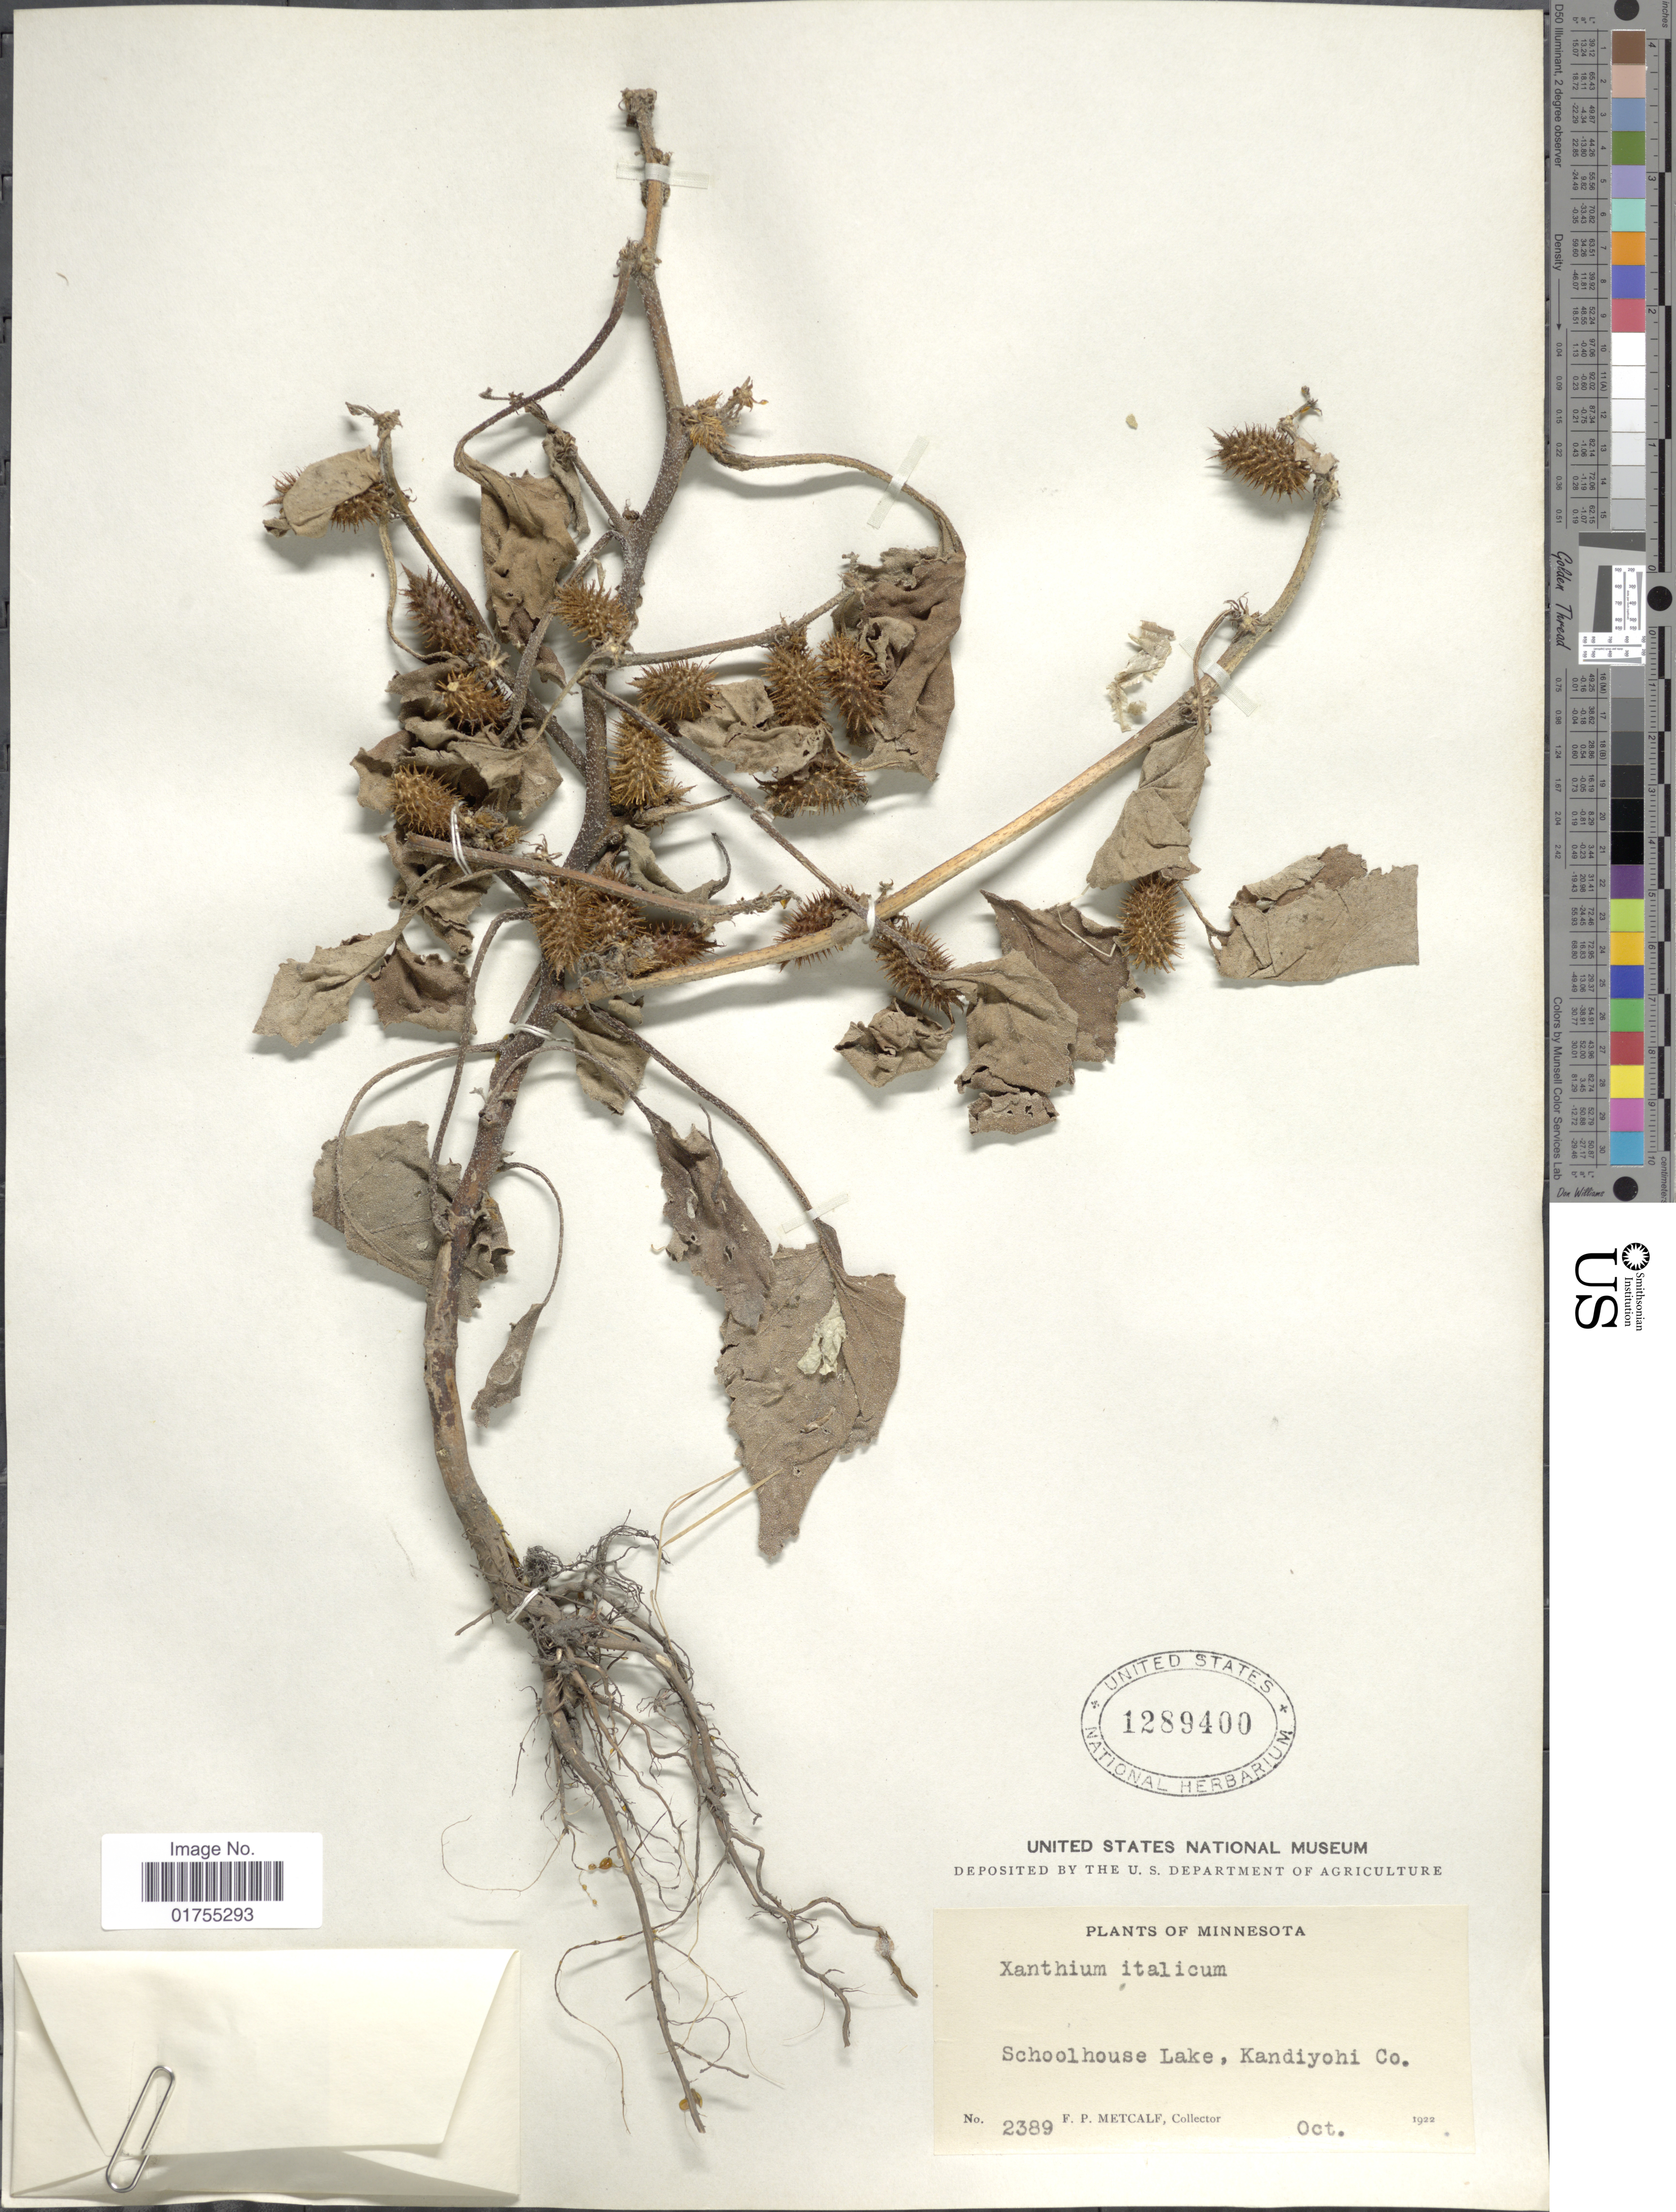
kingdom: Plantae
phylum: Tracheophyta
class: Magnoliopsida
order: Asterales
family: Asteraceae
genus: Xanthium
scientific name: Xanthium strumarium var. canadense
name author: (Mill.) Torr. & A. Gray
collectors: F. Metcalf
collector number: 2389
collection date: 1922-10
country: United States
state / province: Minnesota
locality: Schoolhouse Lake, Kandiyohi Co.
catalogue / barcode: US 1289400